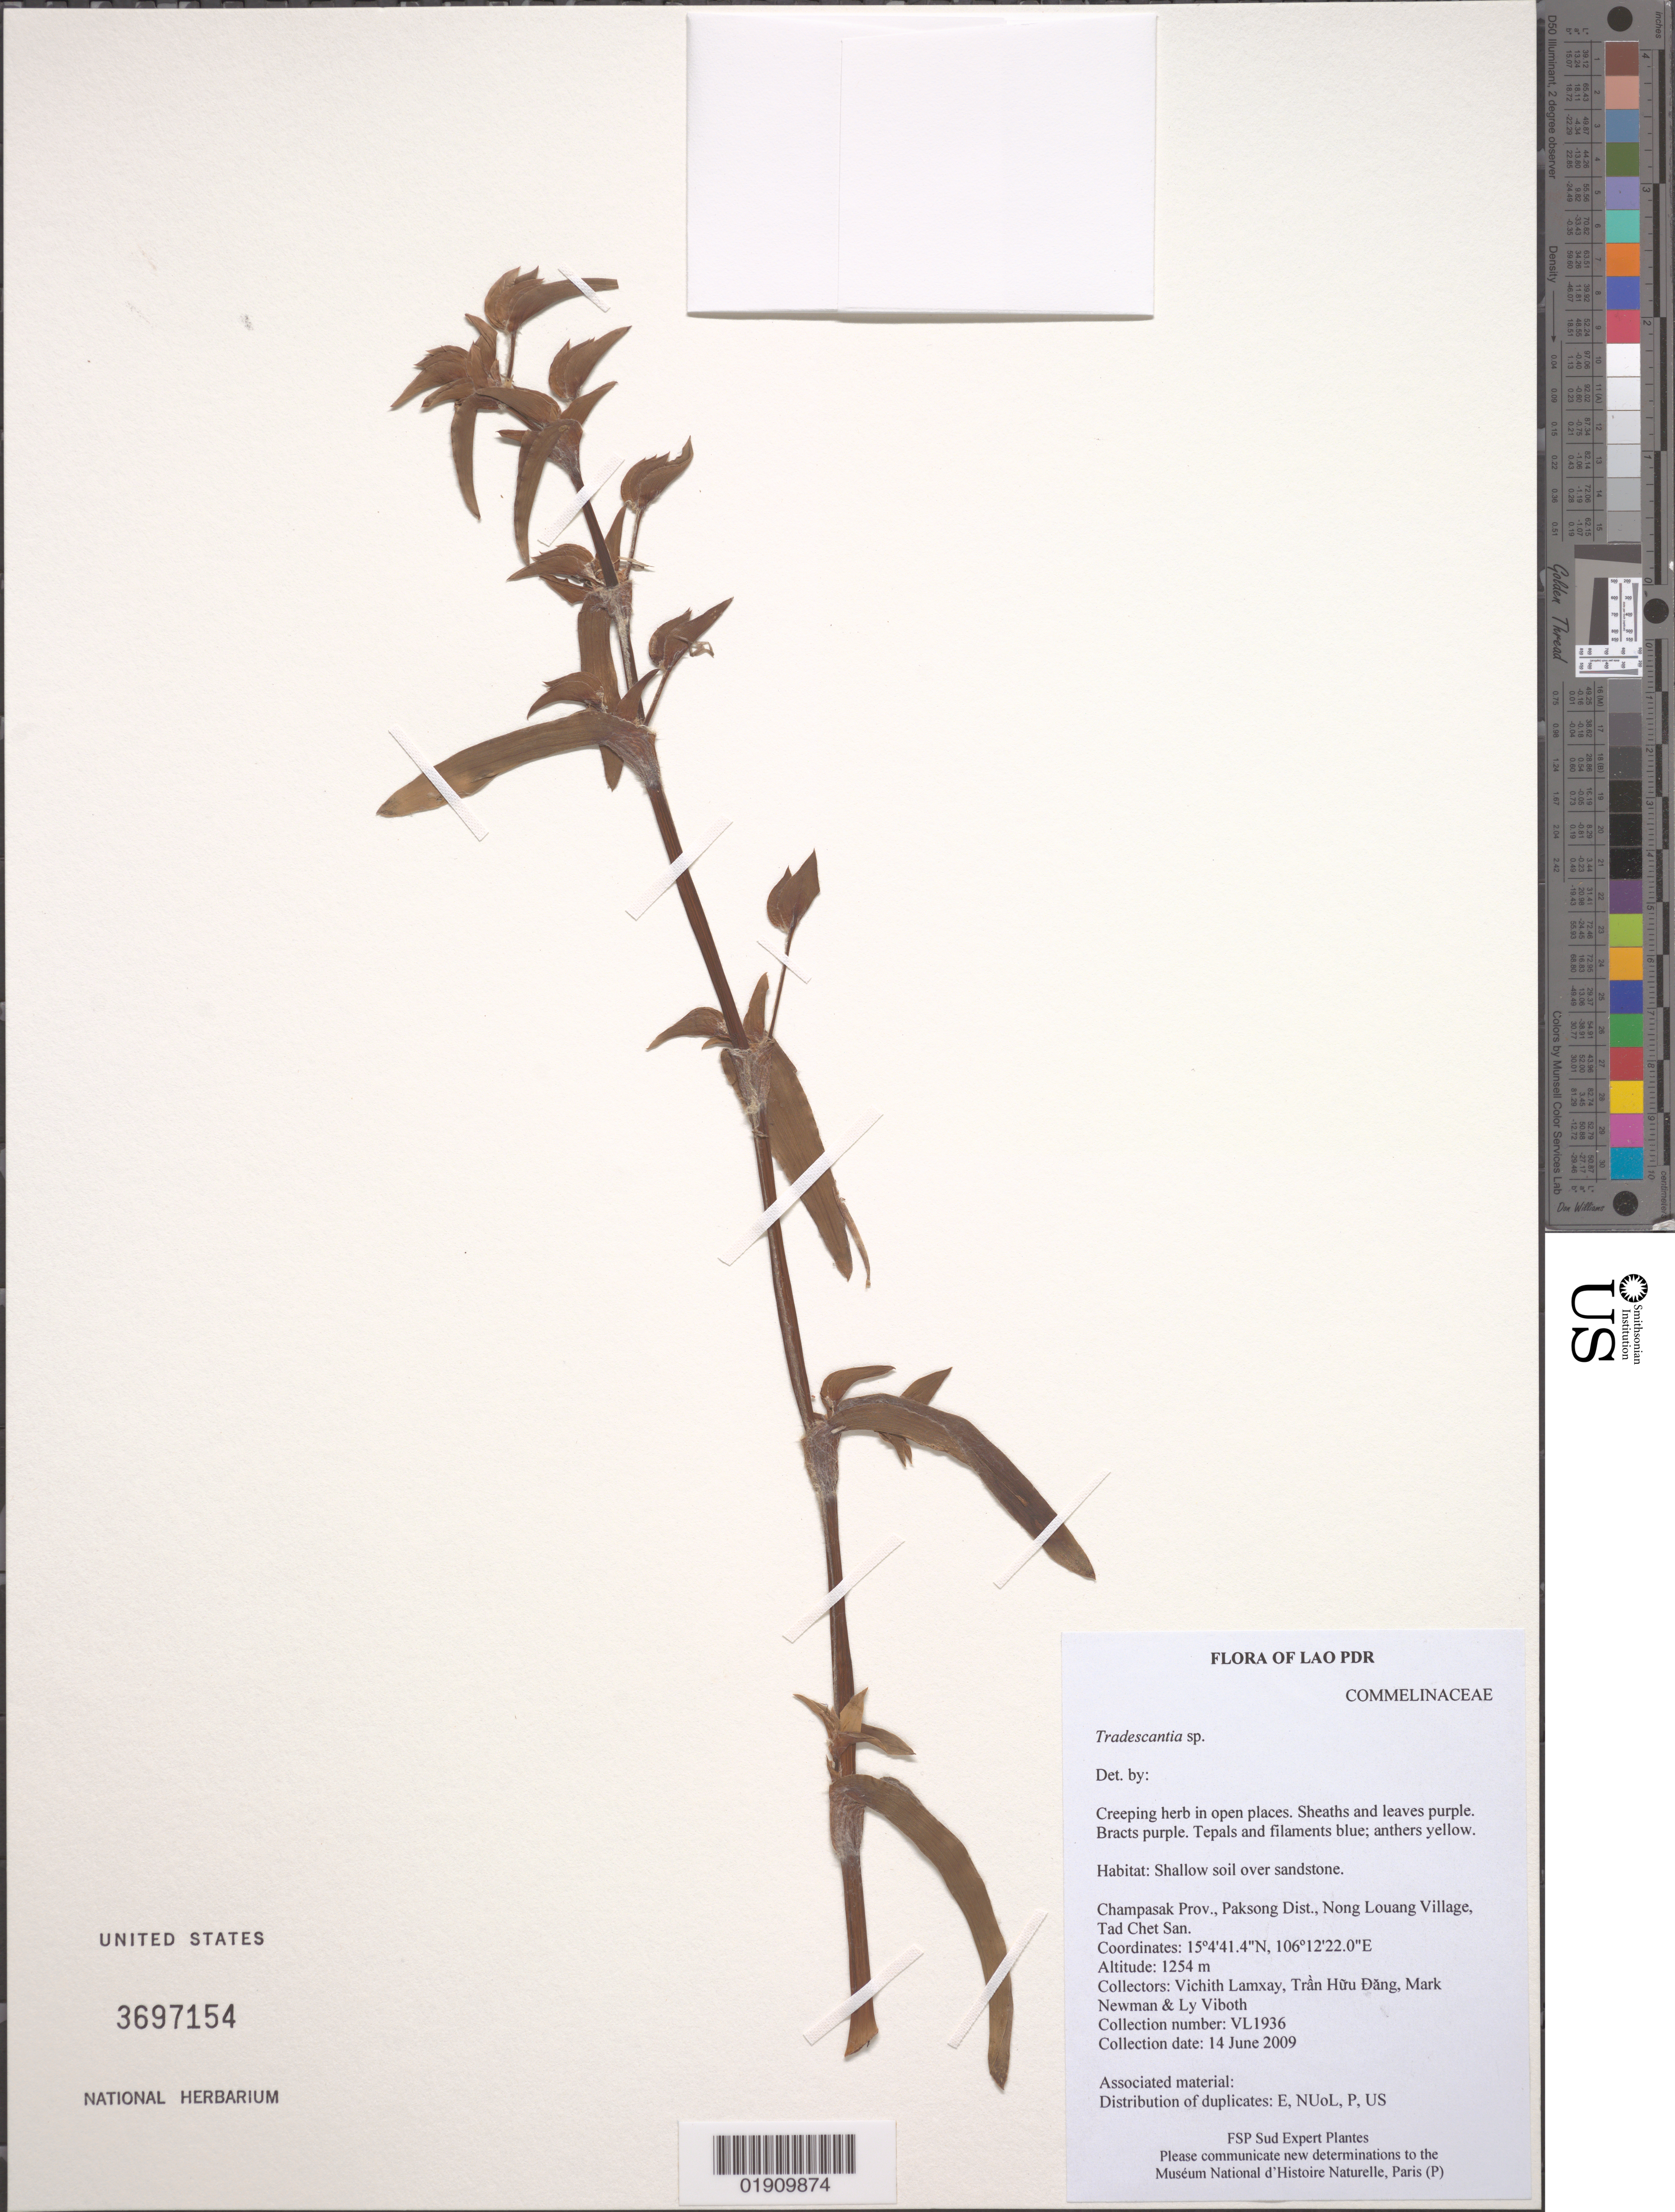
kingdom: Plantae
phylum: Tracheophyta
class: Liliopsida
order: Commelinales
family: Commelinaceae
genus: Tradescantia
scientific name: Tradescantia sp.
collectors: V. Lamxay, T. Dang, M. F. Newman & L. Viboth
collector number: VL1936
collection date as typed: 14 June 2009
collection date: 2009-06-14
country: Laos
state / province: Champasak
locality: Champasak Prov., Paksong Dist., Nong Louang Village, Tad Chet San.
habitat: shallow soil over sandstone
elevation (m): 1254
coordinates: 15°4'41.4"N, 106°12'22.0"E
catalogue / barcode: US 3697154